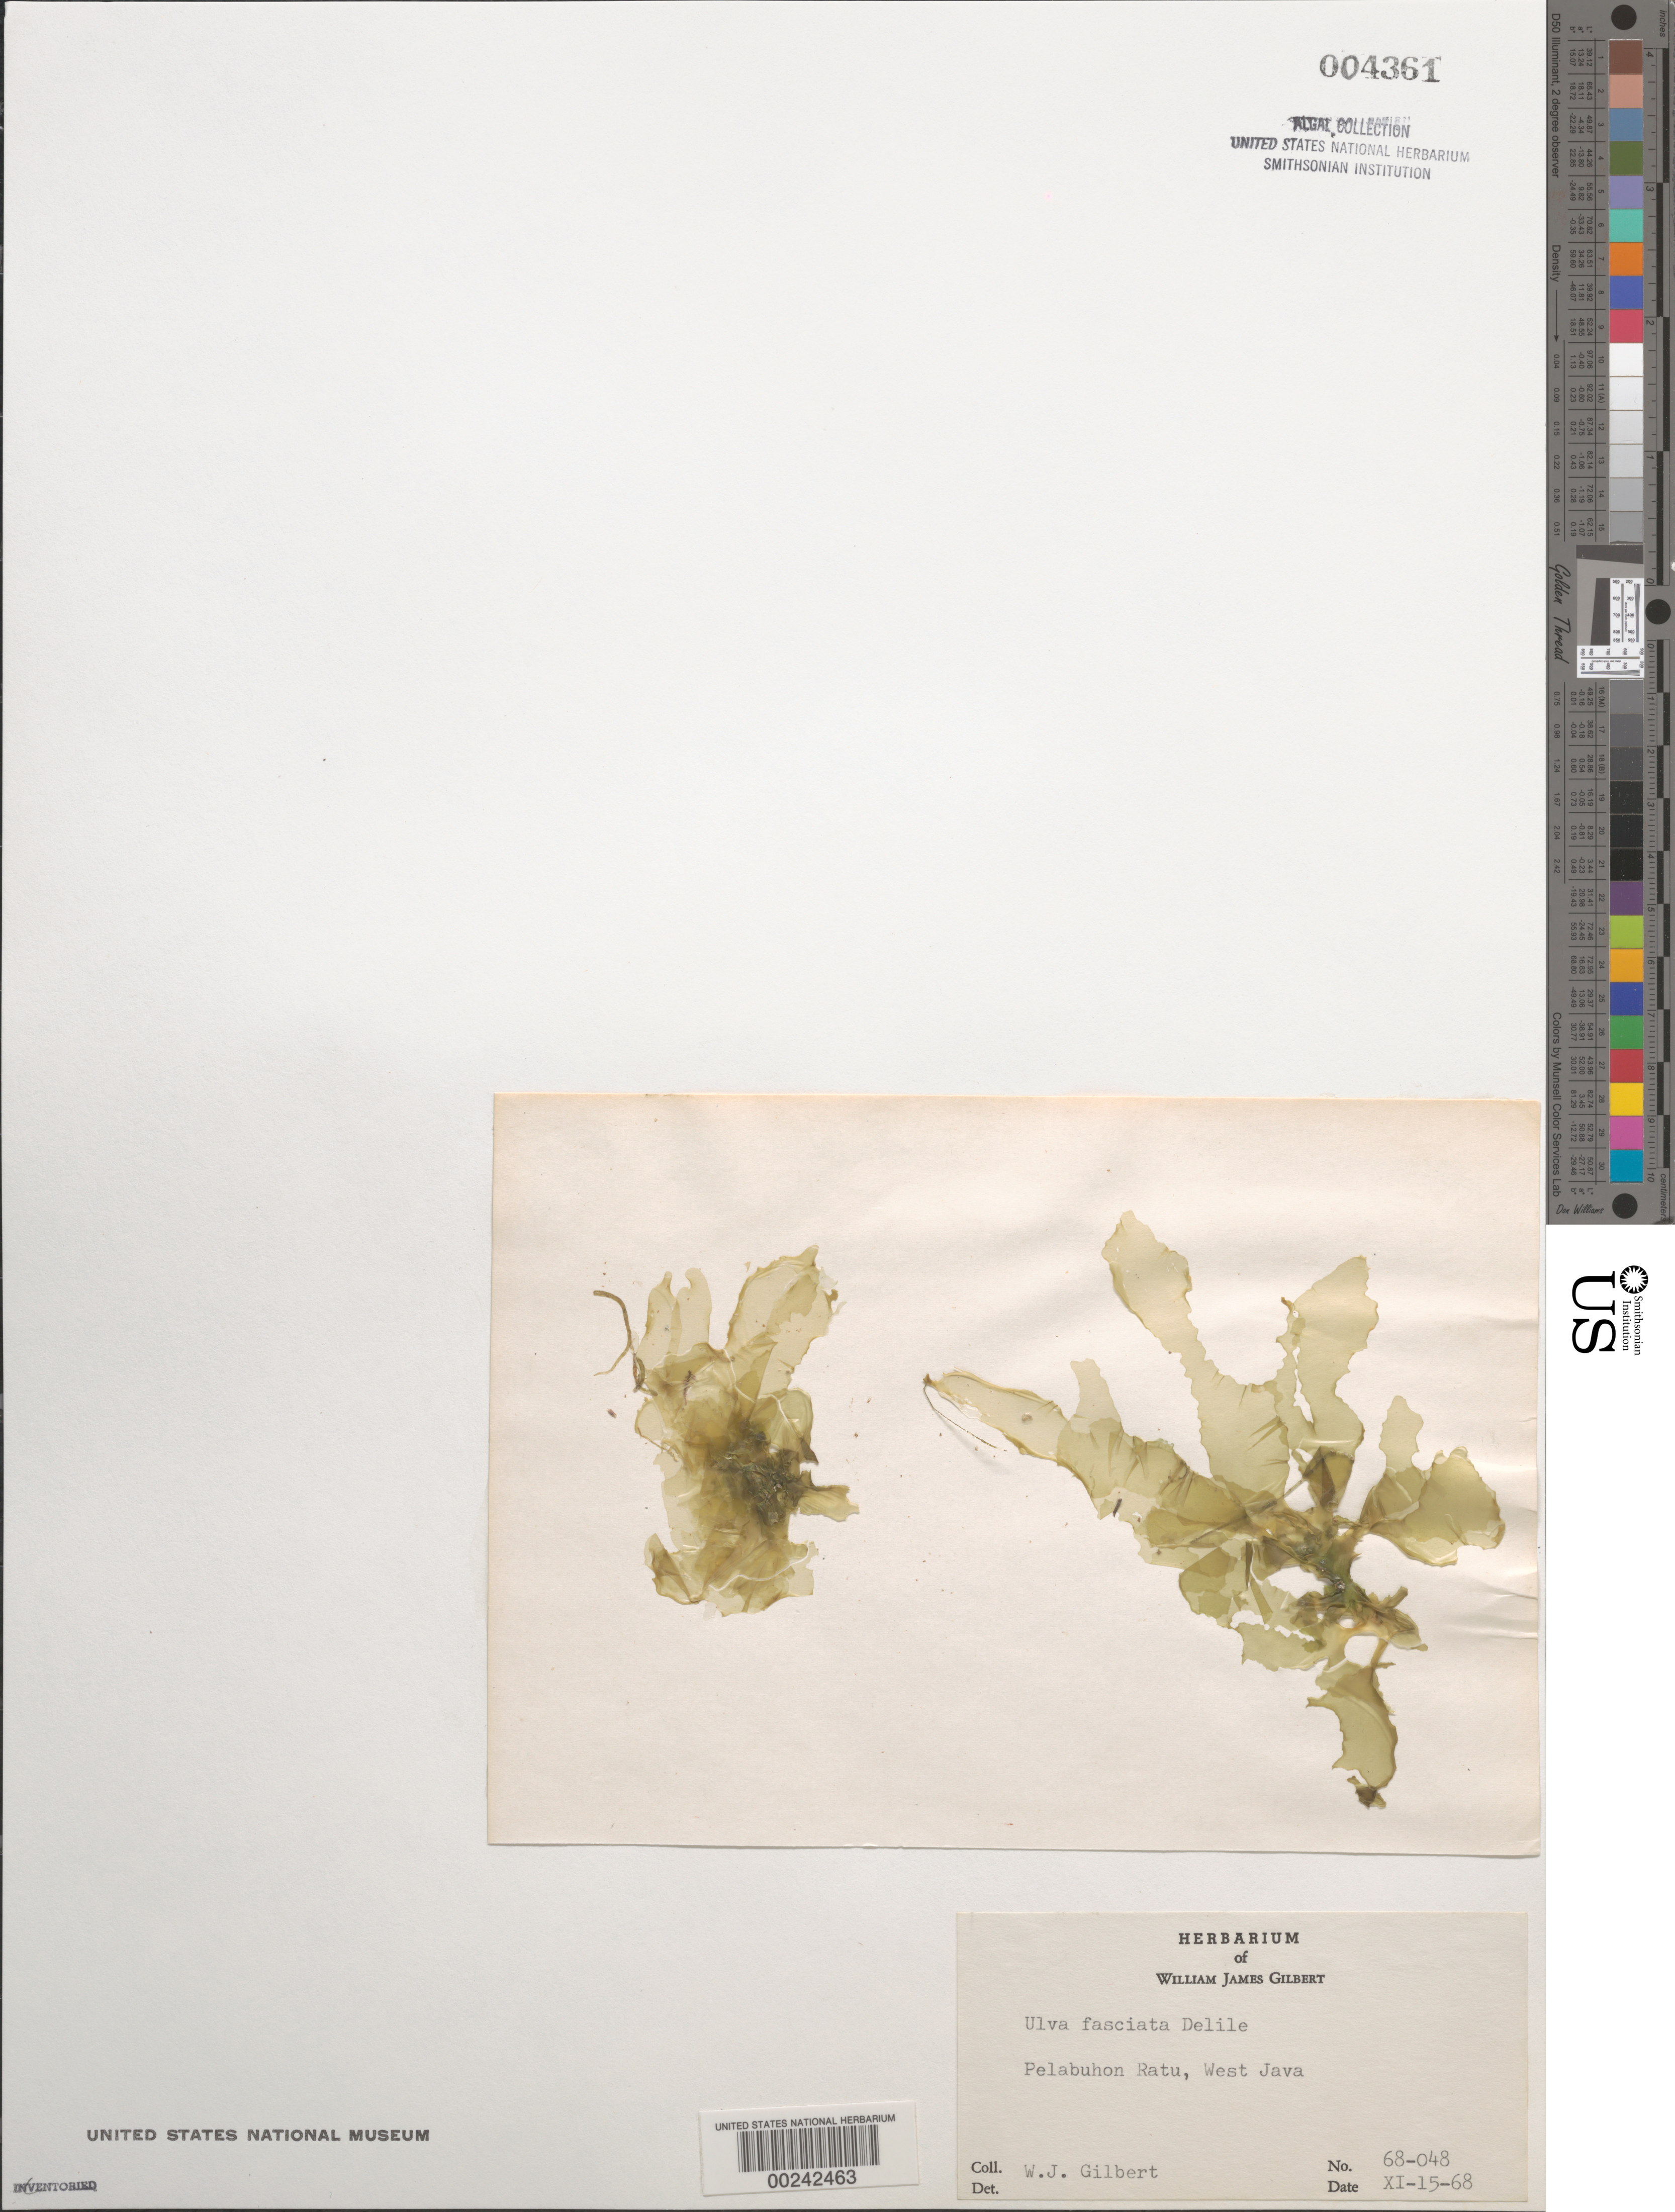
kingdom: Plantae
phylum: Chlorophyta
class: Ulvophyceae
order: Ulvales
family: Ulvaceae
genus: Ulva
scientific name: Ulva lactuca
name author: L.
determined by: Algae name updating Project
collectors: W. J. Gilbert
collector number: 68-048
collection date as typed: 15 Nov 1968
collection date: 1968-11-15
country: Indonesia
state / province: Java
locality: Pelabuhan ratu, west java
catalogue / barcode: US 4361